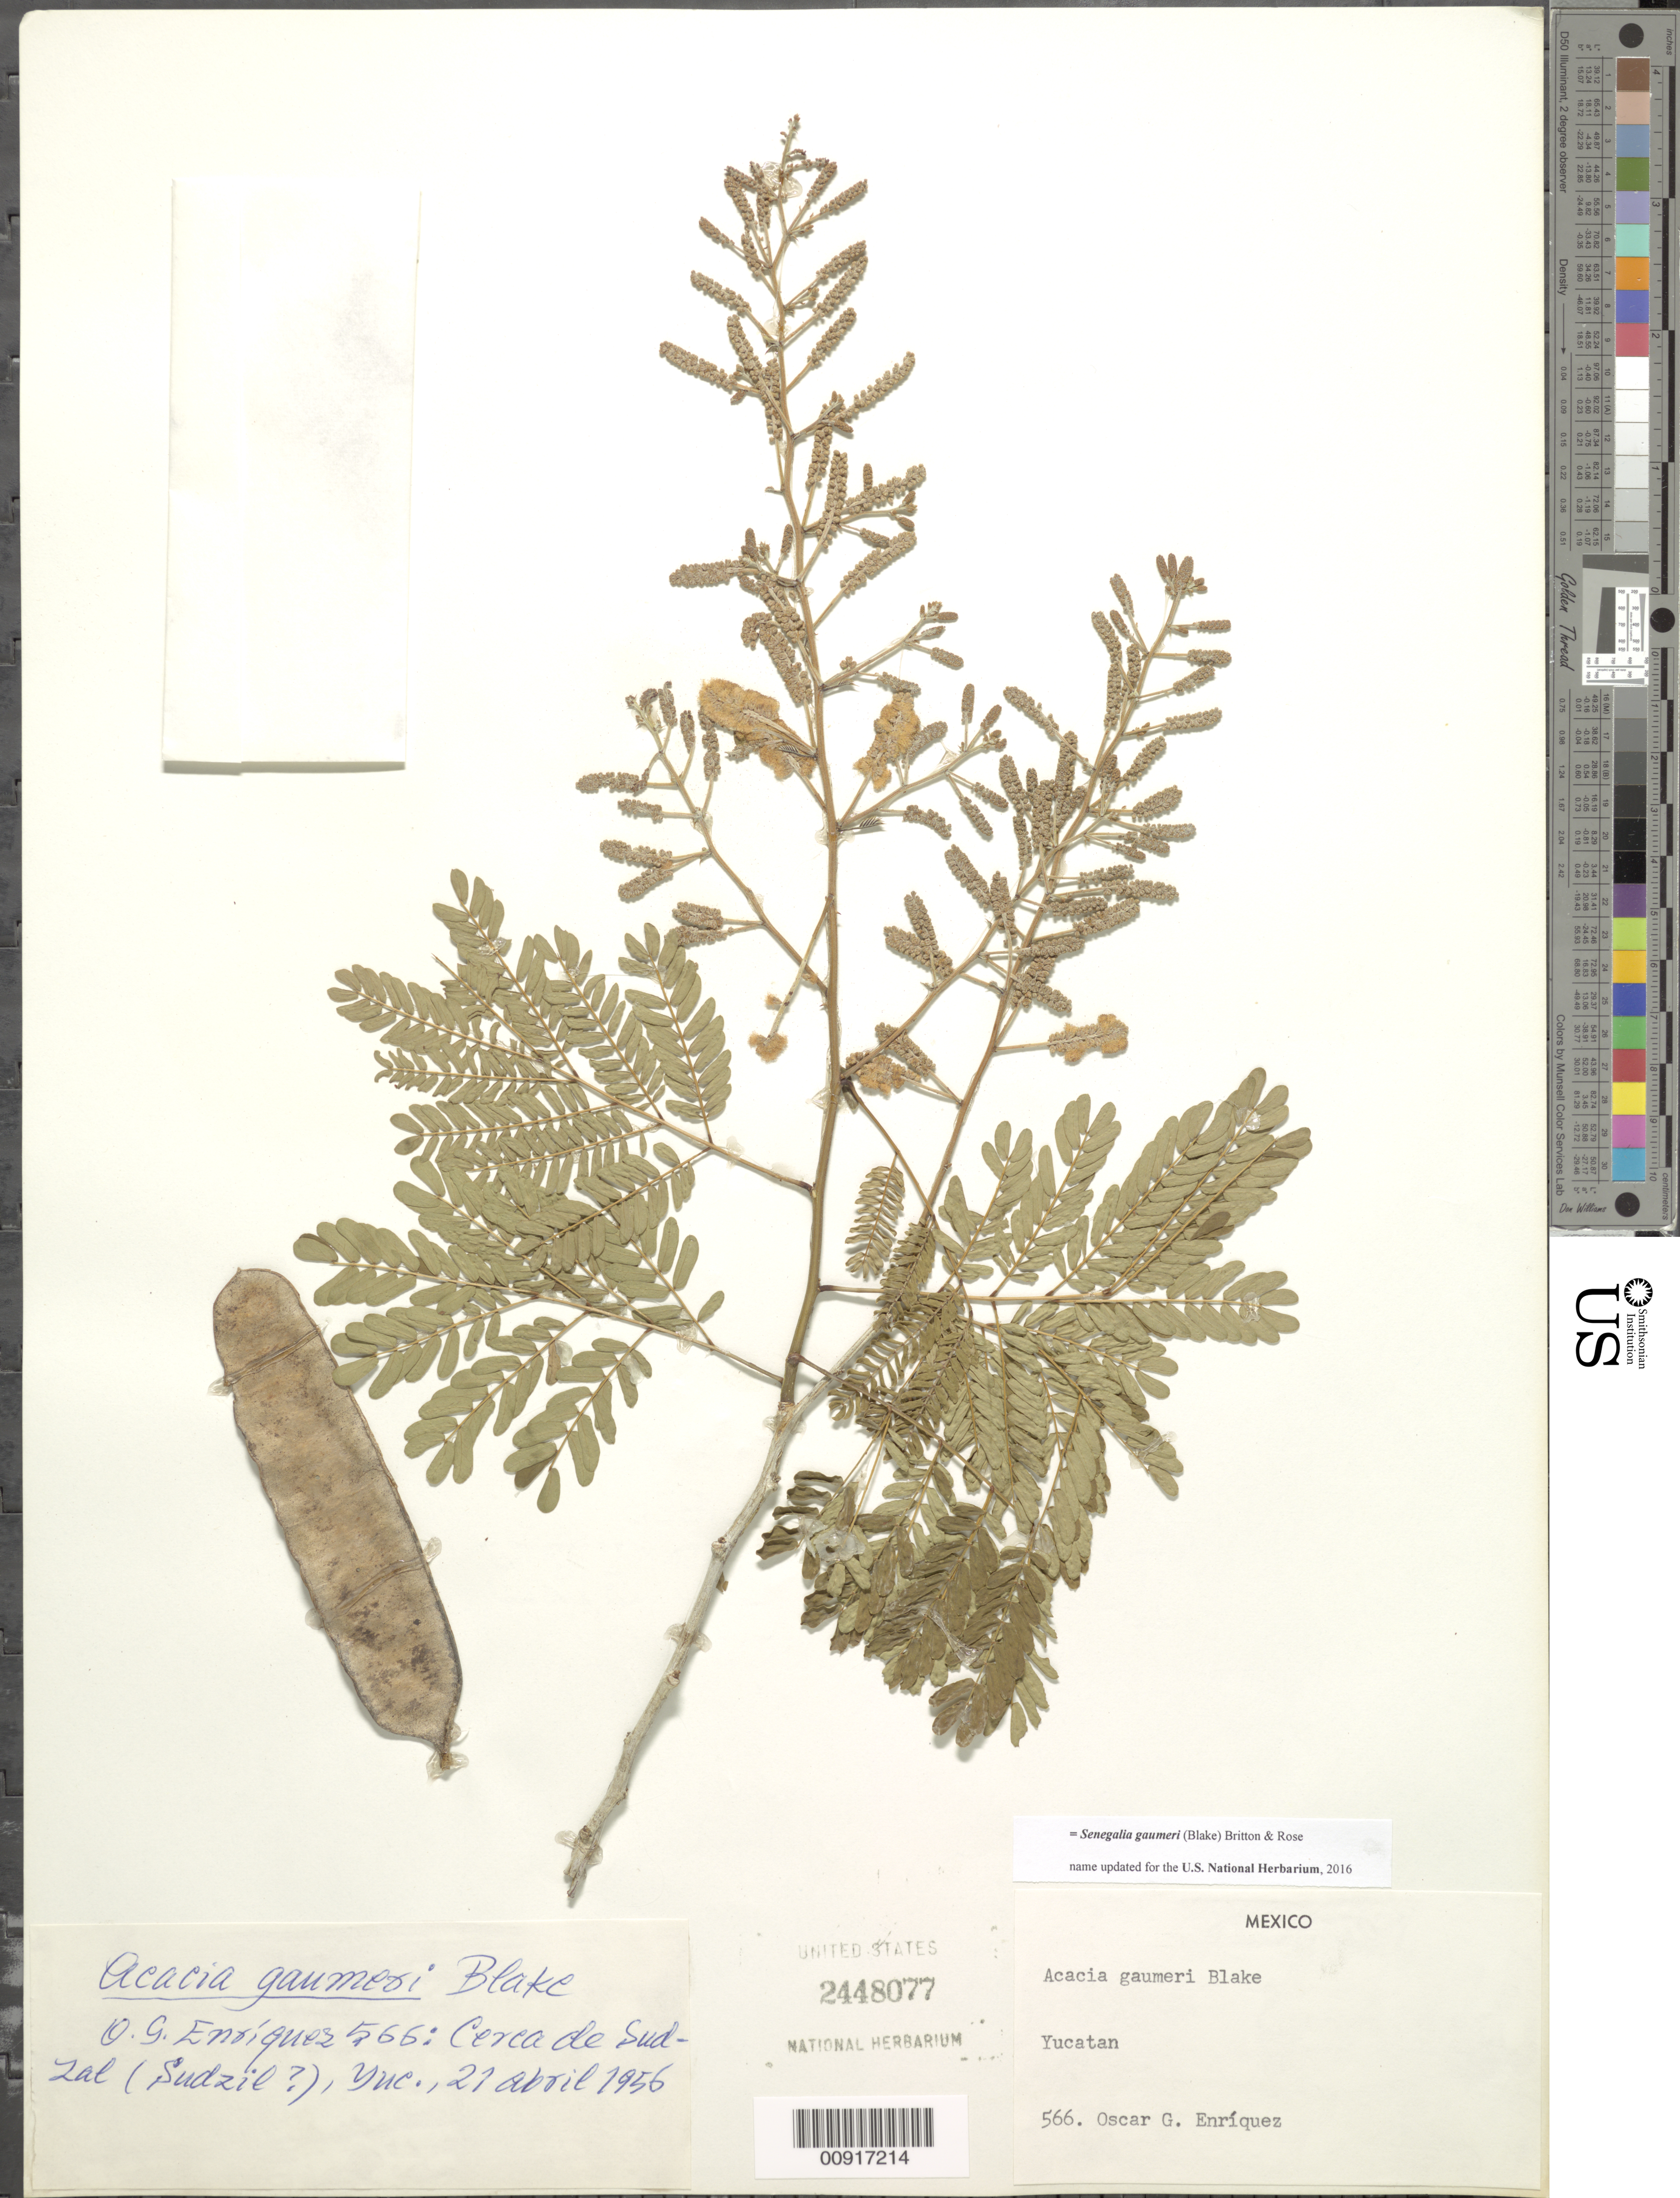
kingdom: Plantae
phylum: Tracheophyta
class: Magnoliopsida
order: Fabales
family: Fabaceae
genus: Senegalia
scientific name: Senegalia gaumeri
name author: (S.F. Blake) Britton & Rose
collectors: O. Enriquez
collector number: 566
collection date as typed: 21 Apr 1956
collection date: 1956-04-21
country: Mexico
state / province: Yucatán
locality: Cerca de Sudzal (Sudzil?), Yucatán.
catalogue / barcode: US 2448077